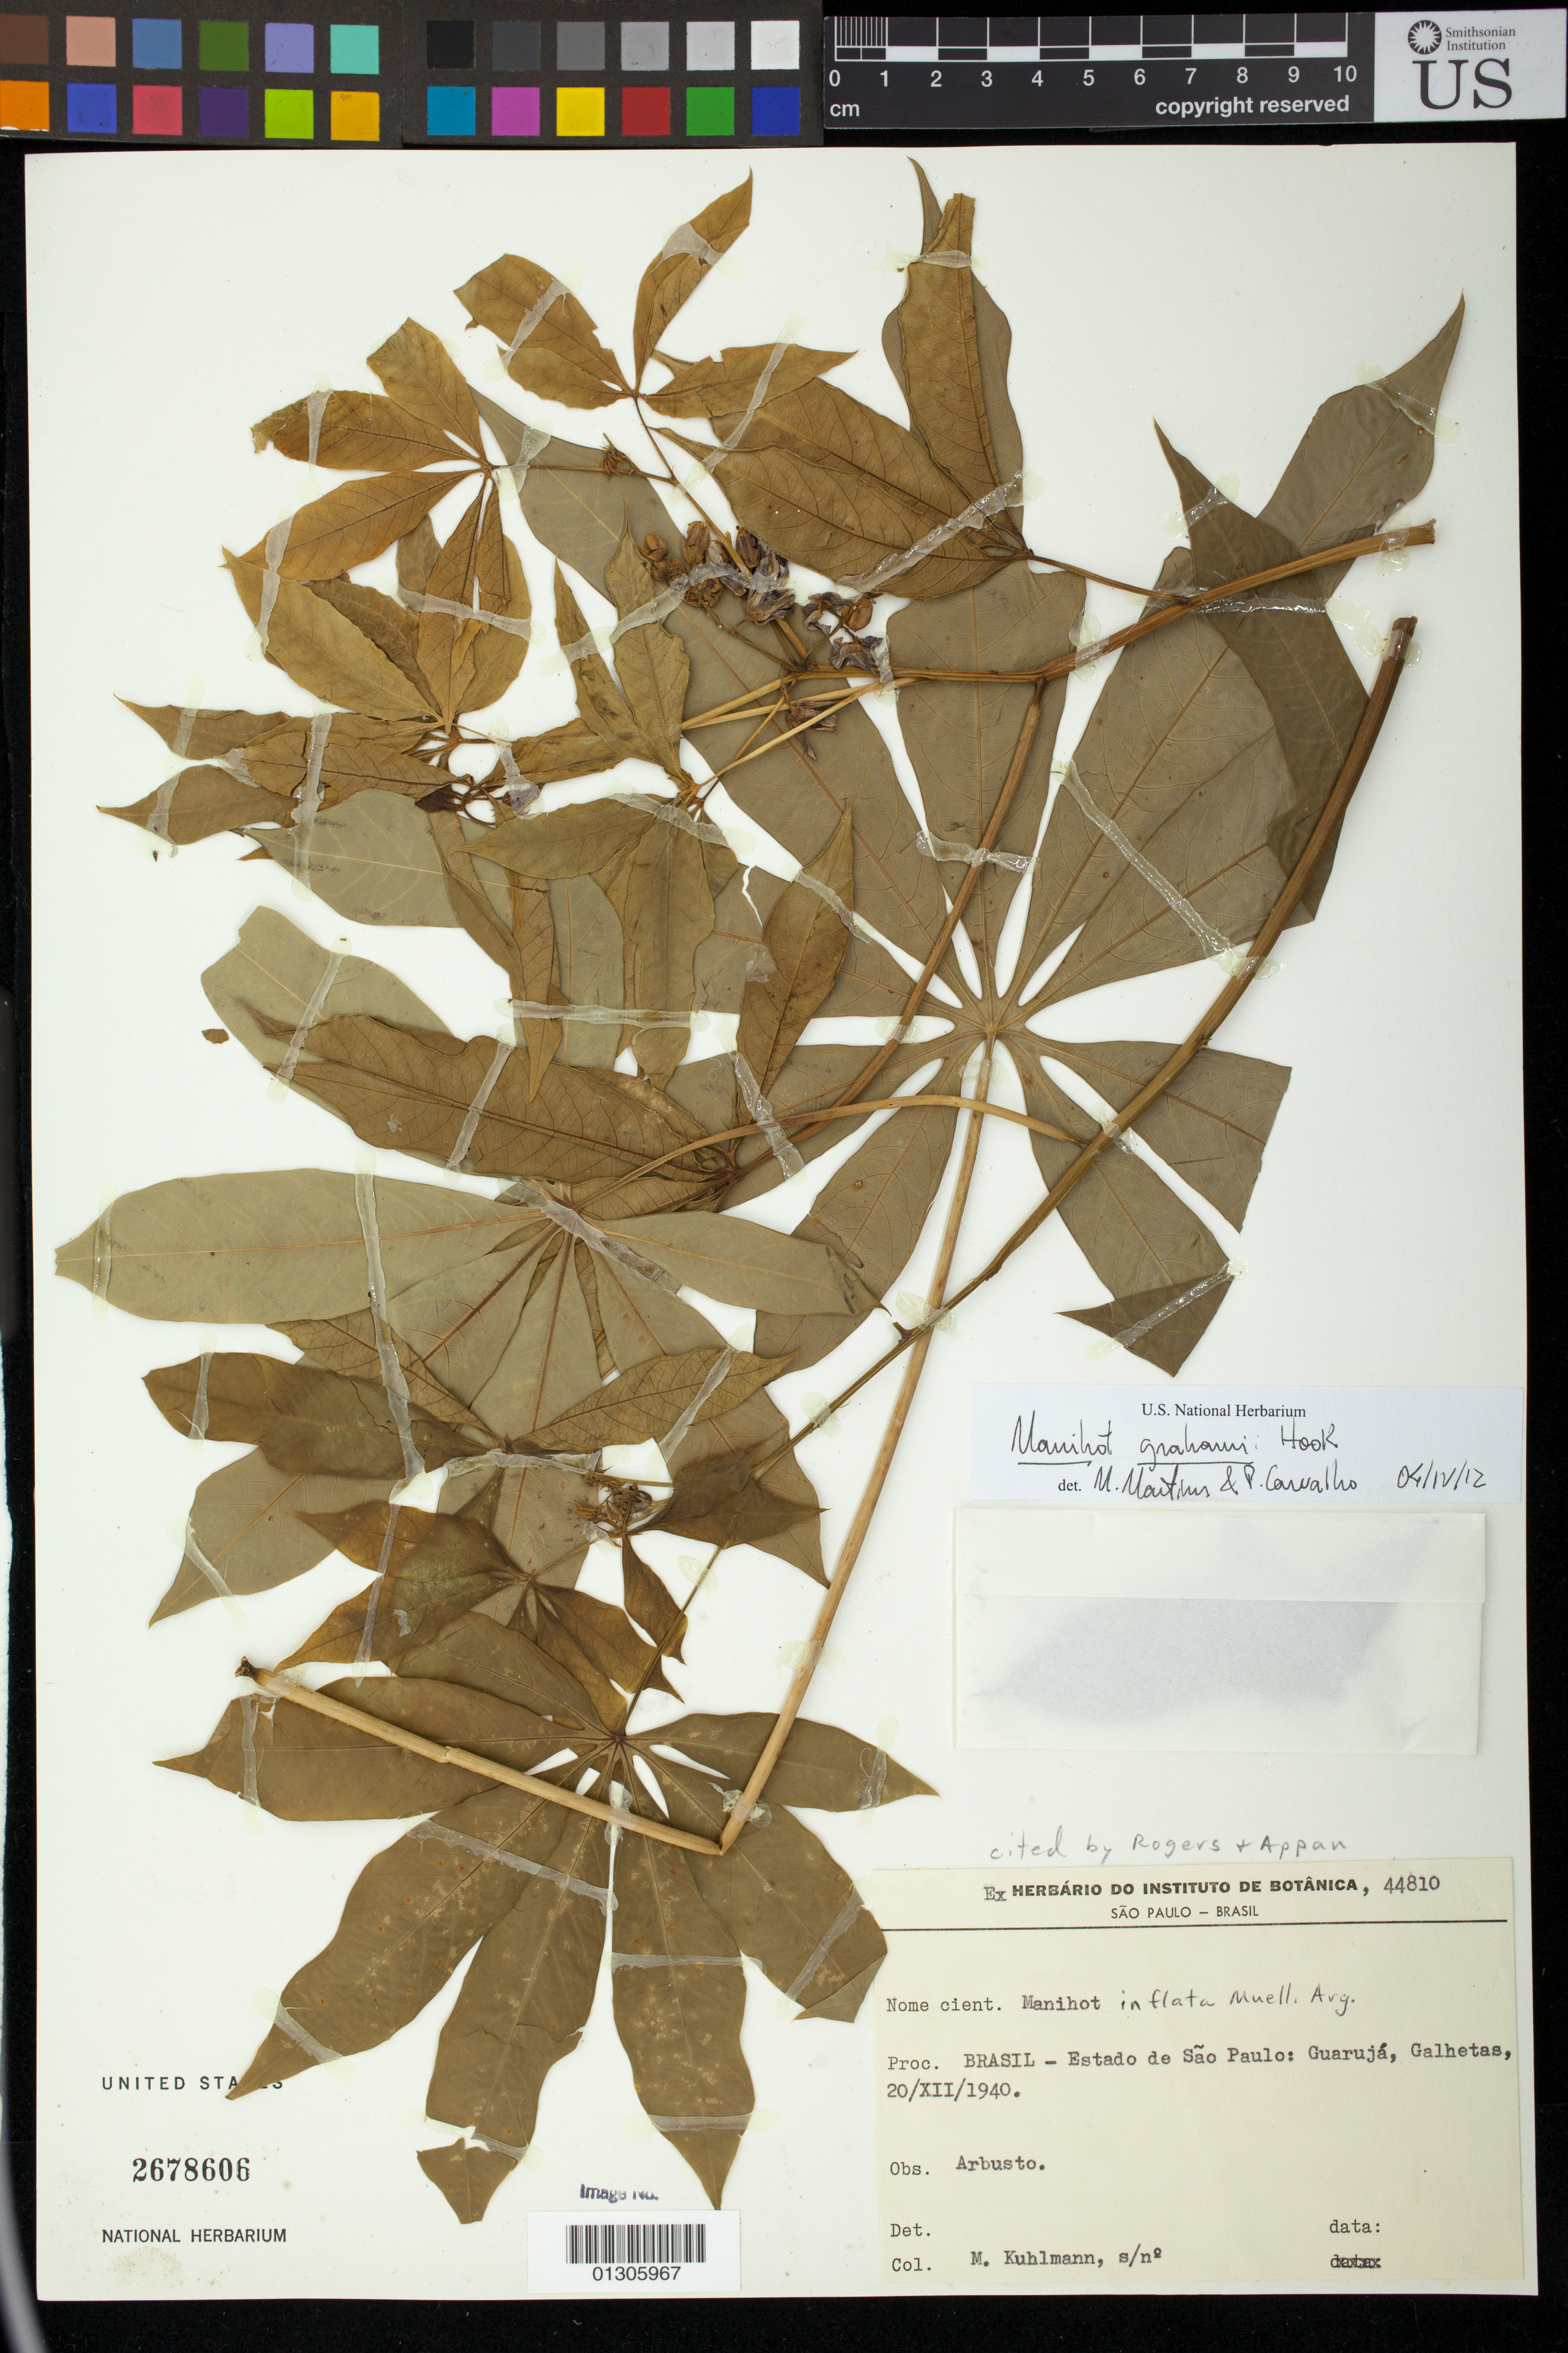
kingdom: Plantae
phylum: Tracheophyta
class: Magnoliopsida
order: Malpighiales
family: Euphorbiaceae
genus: Manihot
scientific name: Manihot grahamii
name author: Hook.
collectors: M. Kuhlmann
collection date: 1940-12-20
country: Brazil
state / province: São Paulo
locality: Guaruja, Galhetas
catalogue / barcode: US 2678606